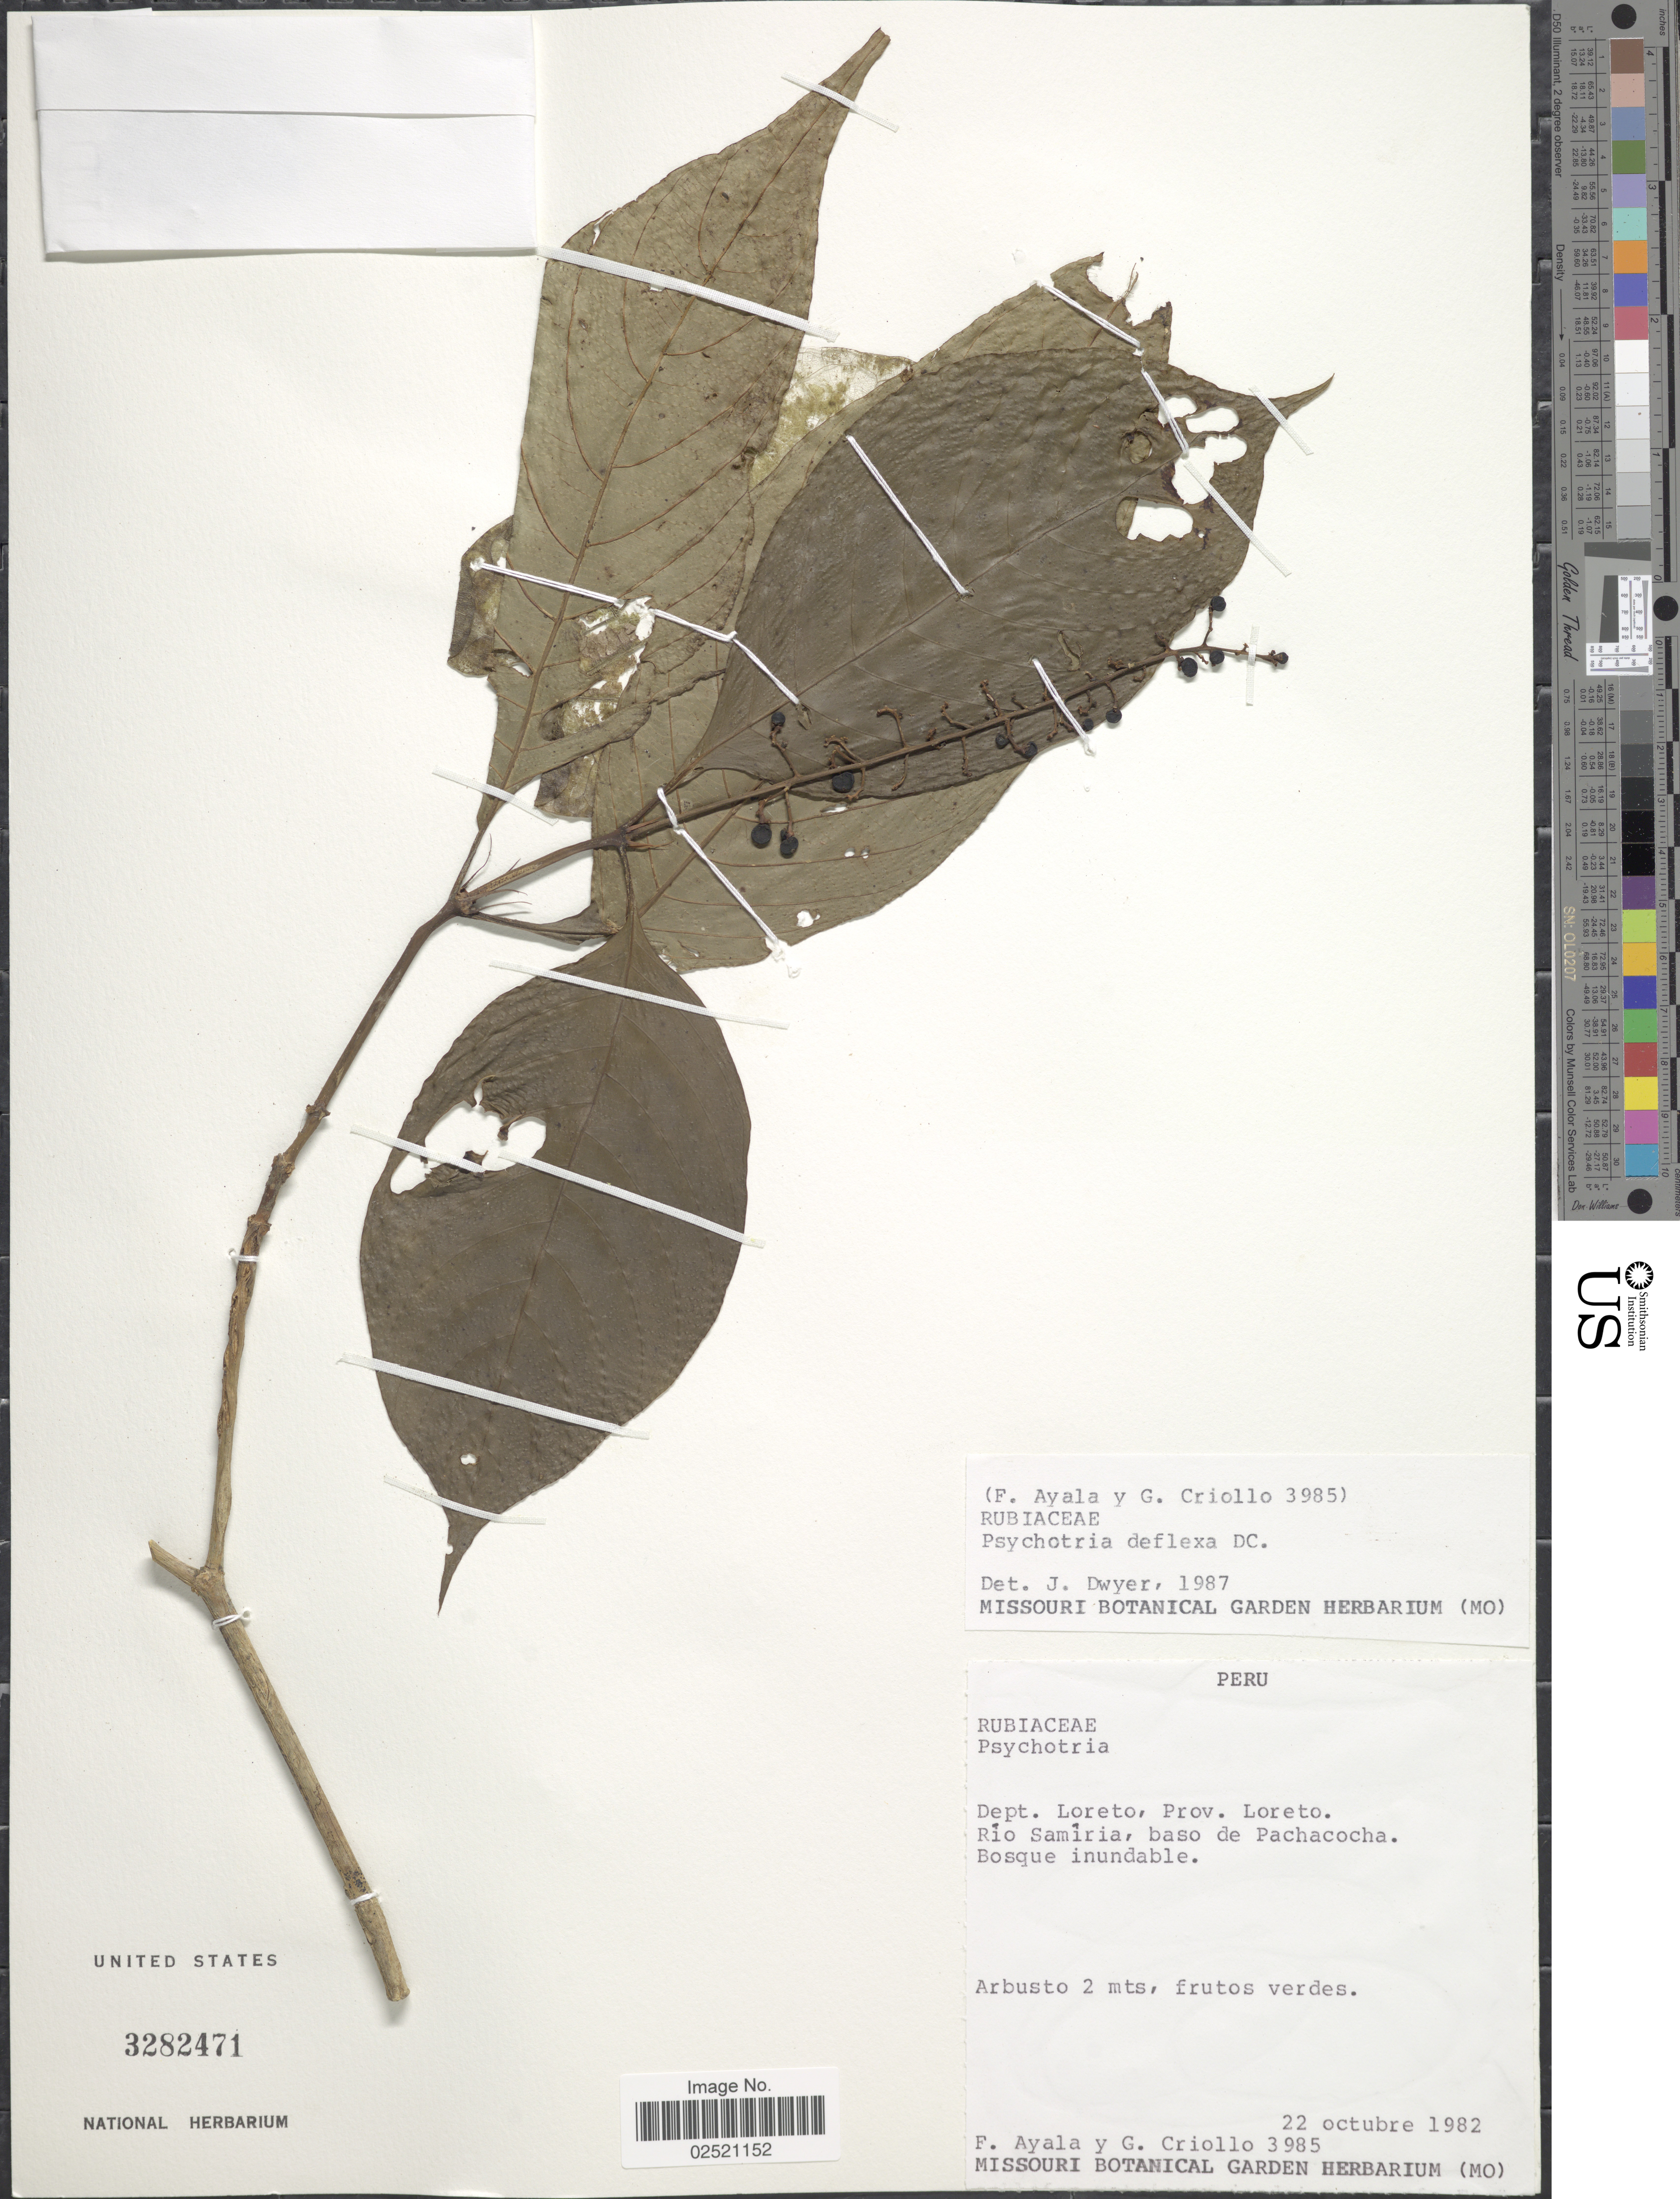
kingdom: Plantae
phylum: Tracheophyta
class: Magnoliopsida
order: Gentianales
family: Rubiaceae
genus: Psychotria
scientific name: Psychotria deflexa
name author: DC.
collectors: F. Ayala & G. Criollo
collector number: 3985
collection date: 1982-10-22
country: Peru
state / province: Loreto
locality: Prov. Loreto, Rio Samiria, baso de Pachacocha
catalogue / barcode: US 3282471